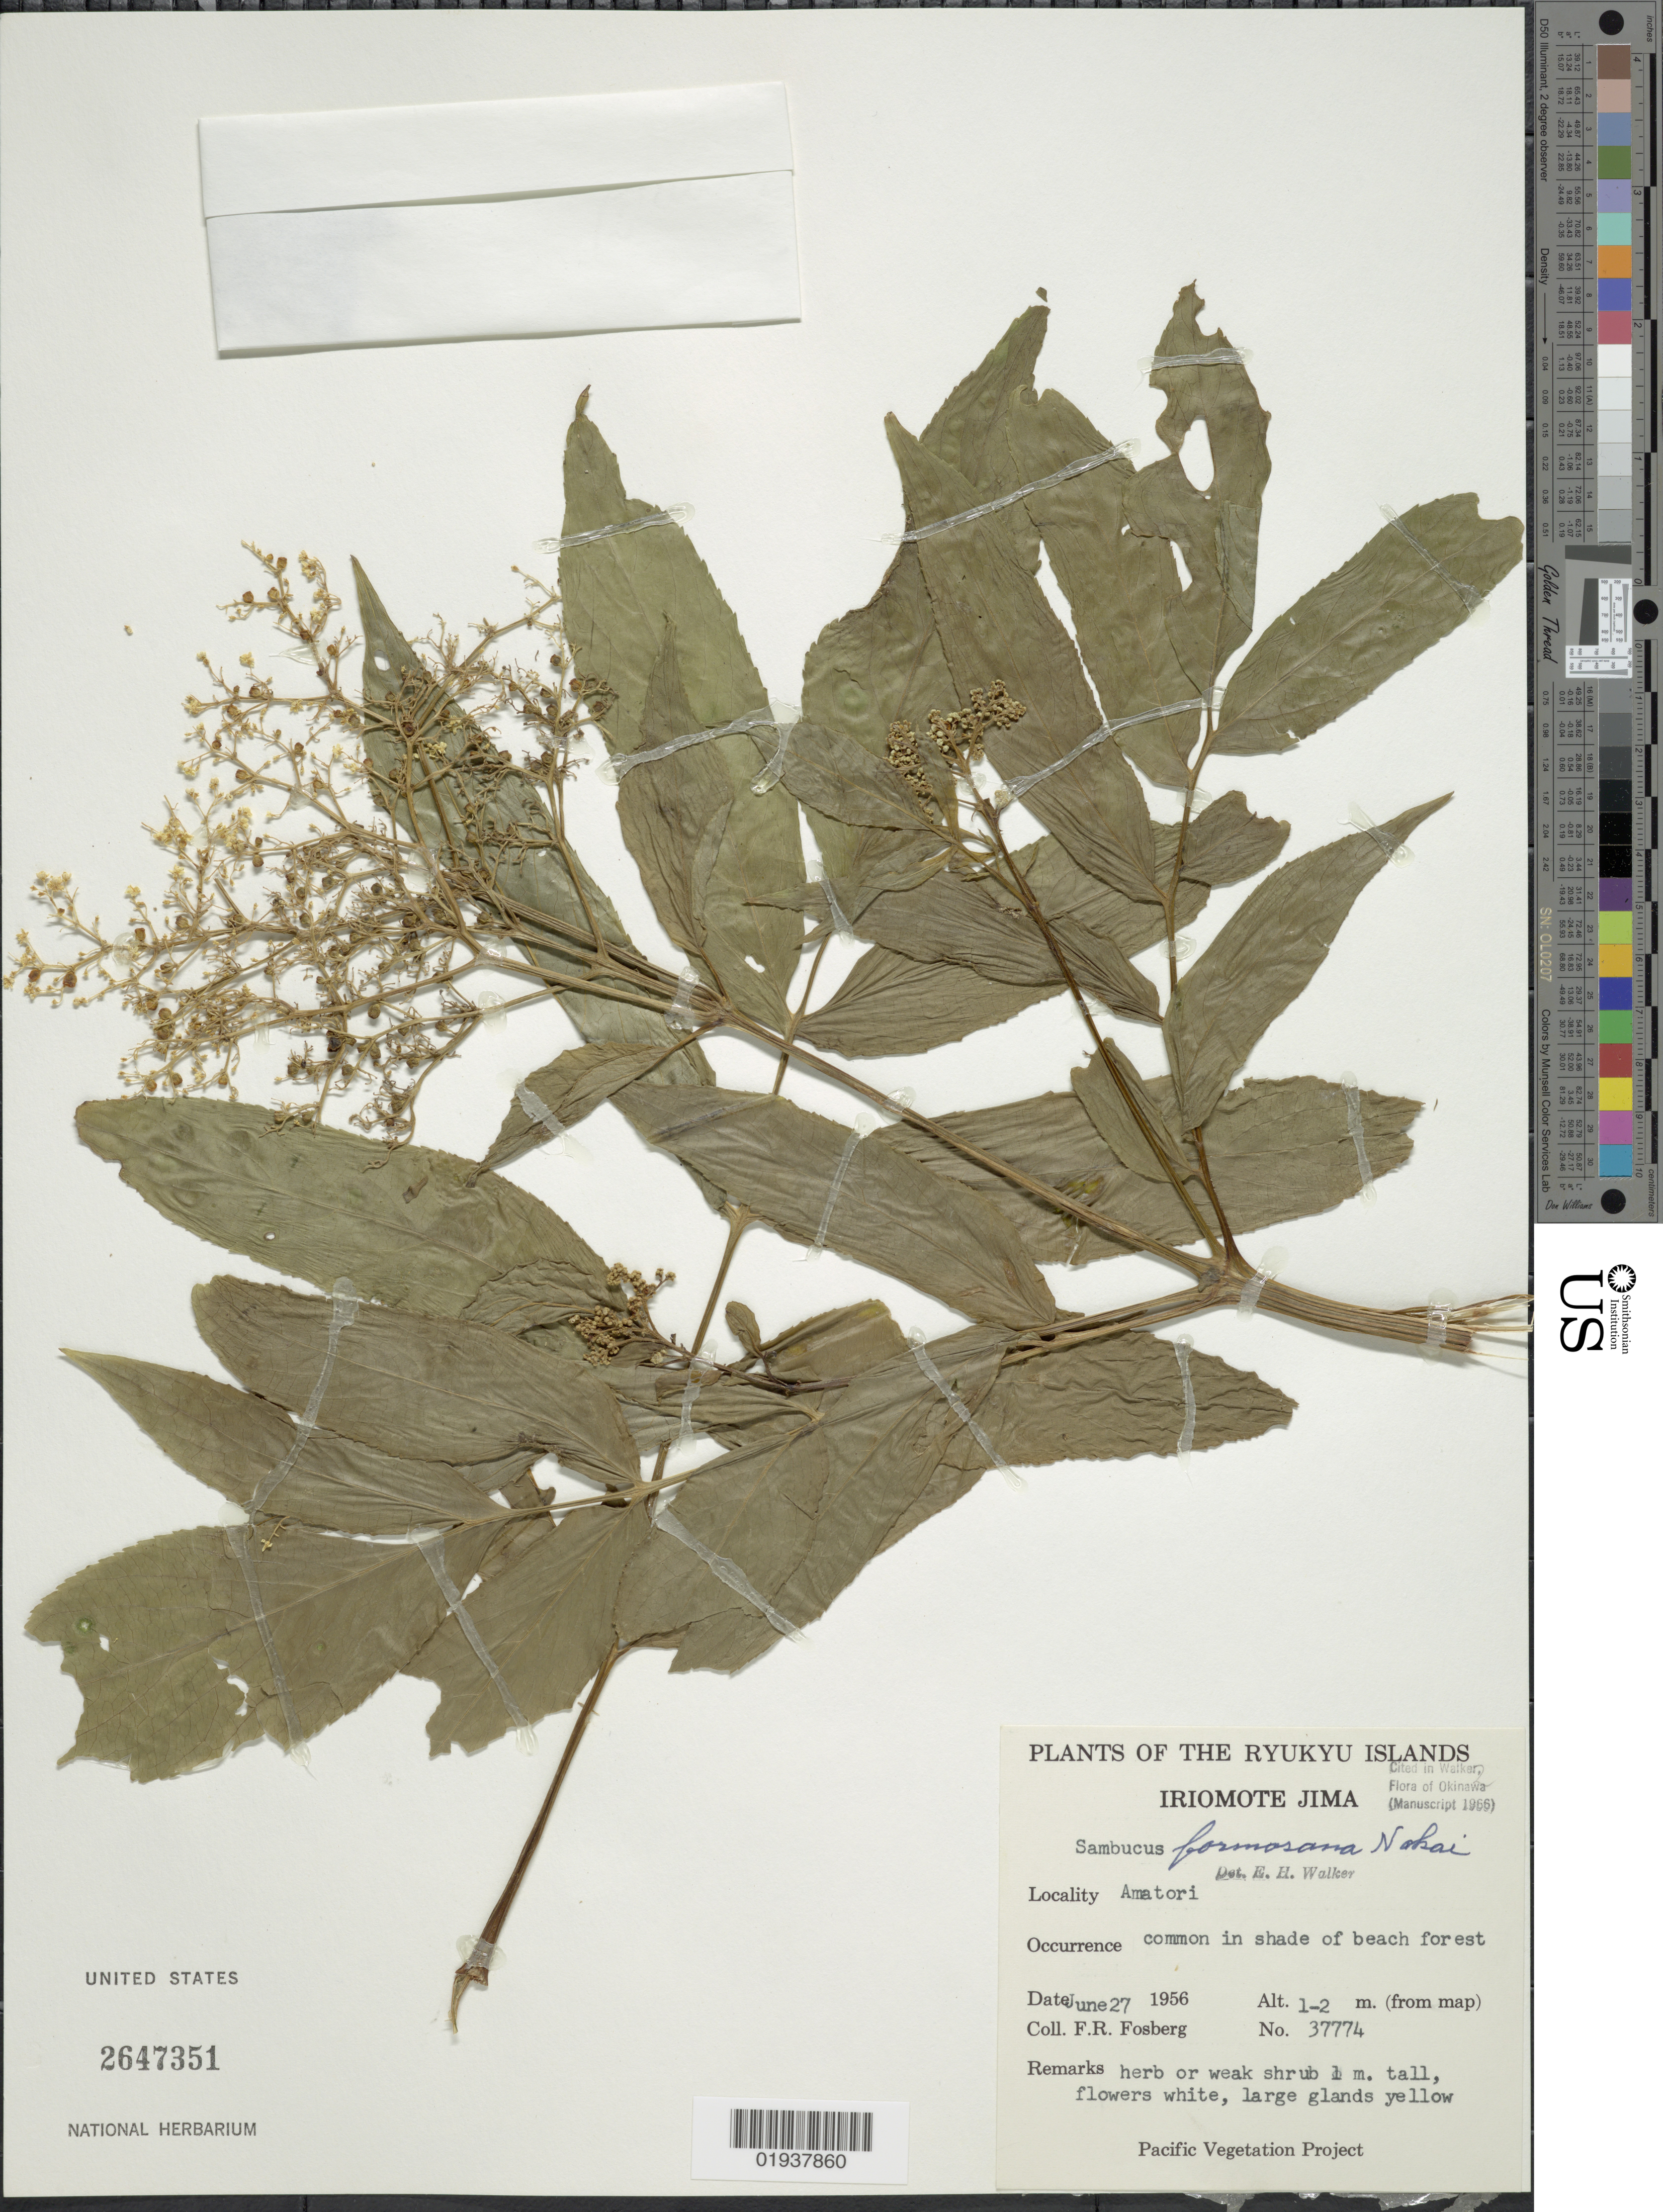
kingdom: Plantae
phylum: Tracheophyta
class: Magnoliopsida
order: Dipsacales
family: Viburnaceae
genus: Sambucus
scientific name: Sambucus javanica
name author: Blume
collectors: F. R. Fosberg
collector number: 37774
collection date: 1956-06-27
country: Japan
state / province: Okinawa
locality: Ryukyu Islands. Iriomote Jima. Amatori.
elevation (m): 1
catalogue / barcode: US 2647351